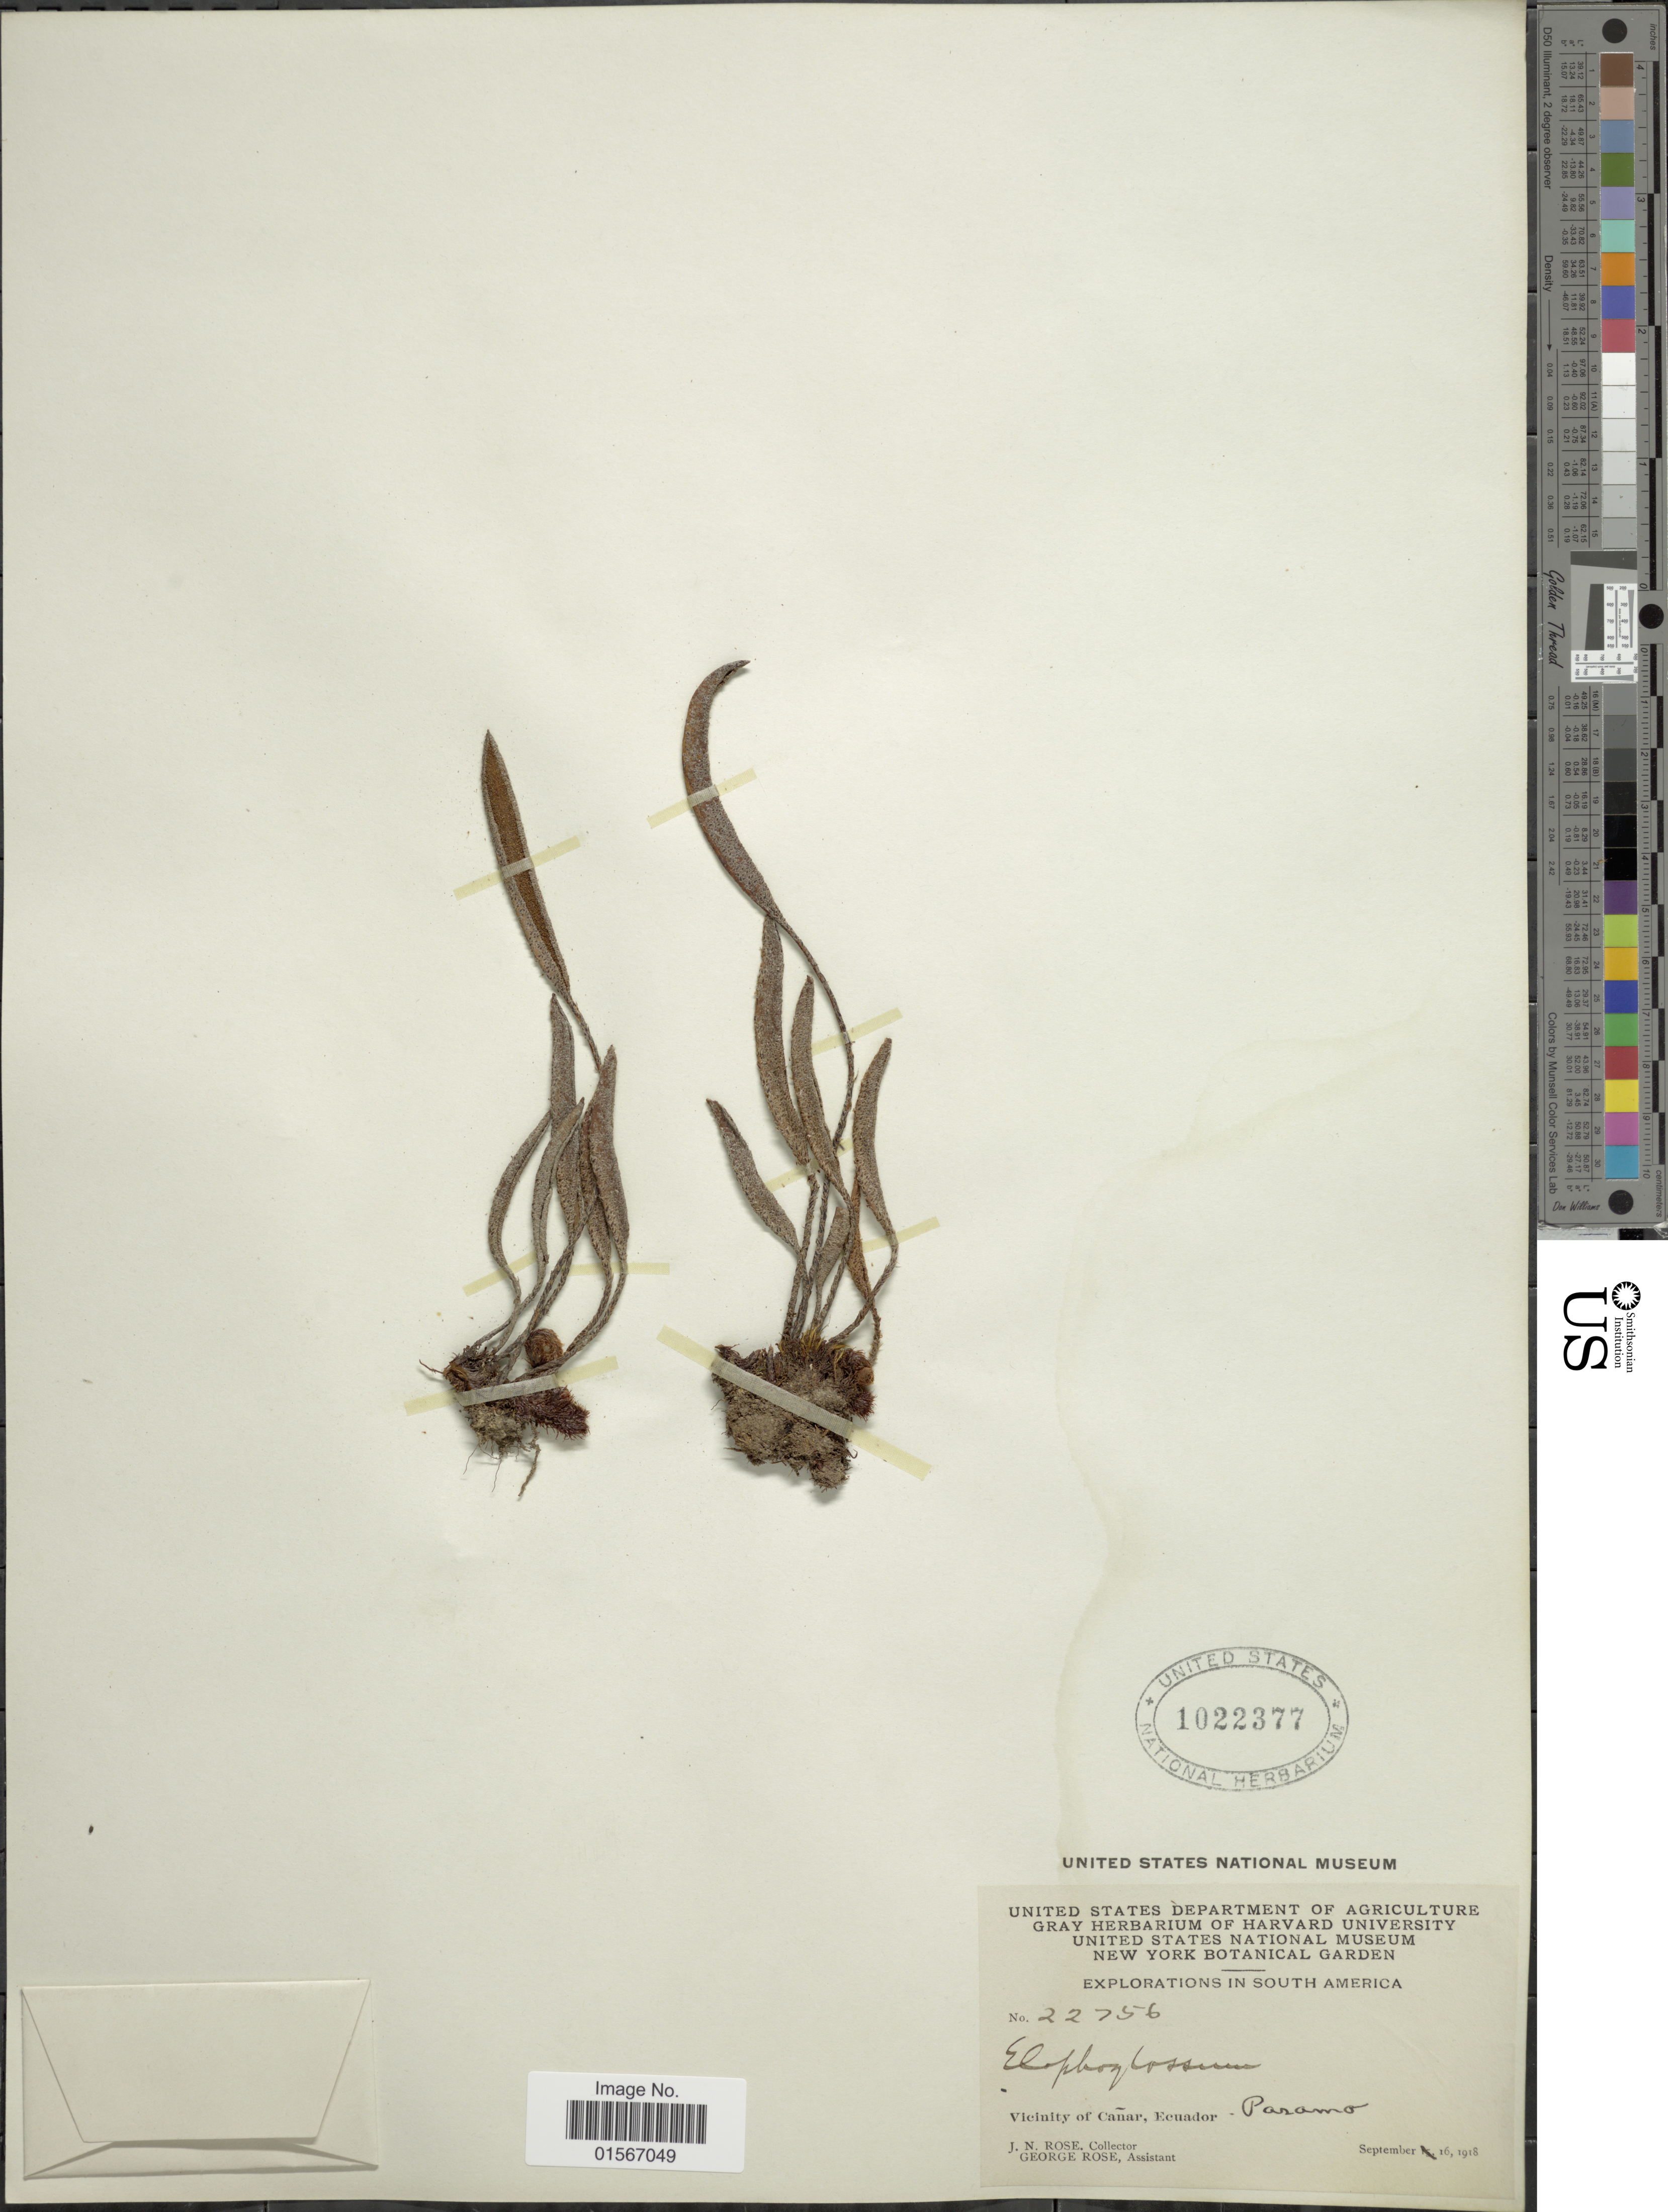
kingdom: Plantae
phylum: Tracheophyta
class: Polypodiopsida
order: Polypodiales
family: Dryopteridaceae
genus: Elaphoglossum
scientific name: Elaphoglossum mathewsii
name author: (Fée) T. Moore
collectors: J. N. Rose & G. Rose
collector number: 22756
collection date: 1918-09-16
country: Ecuador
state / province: Cañar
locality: Vicinity of Cañar - Paramo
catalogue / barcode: US 1022377